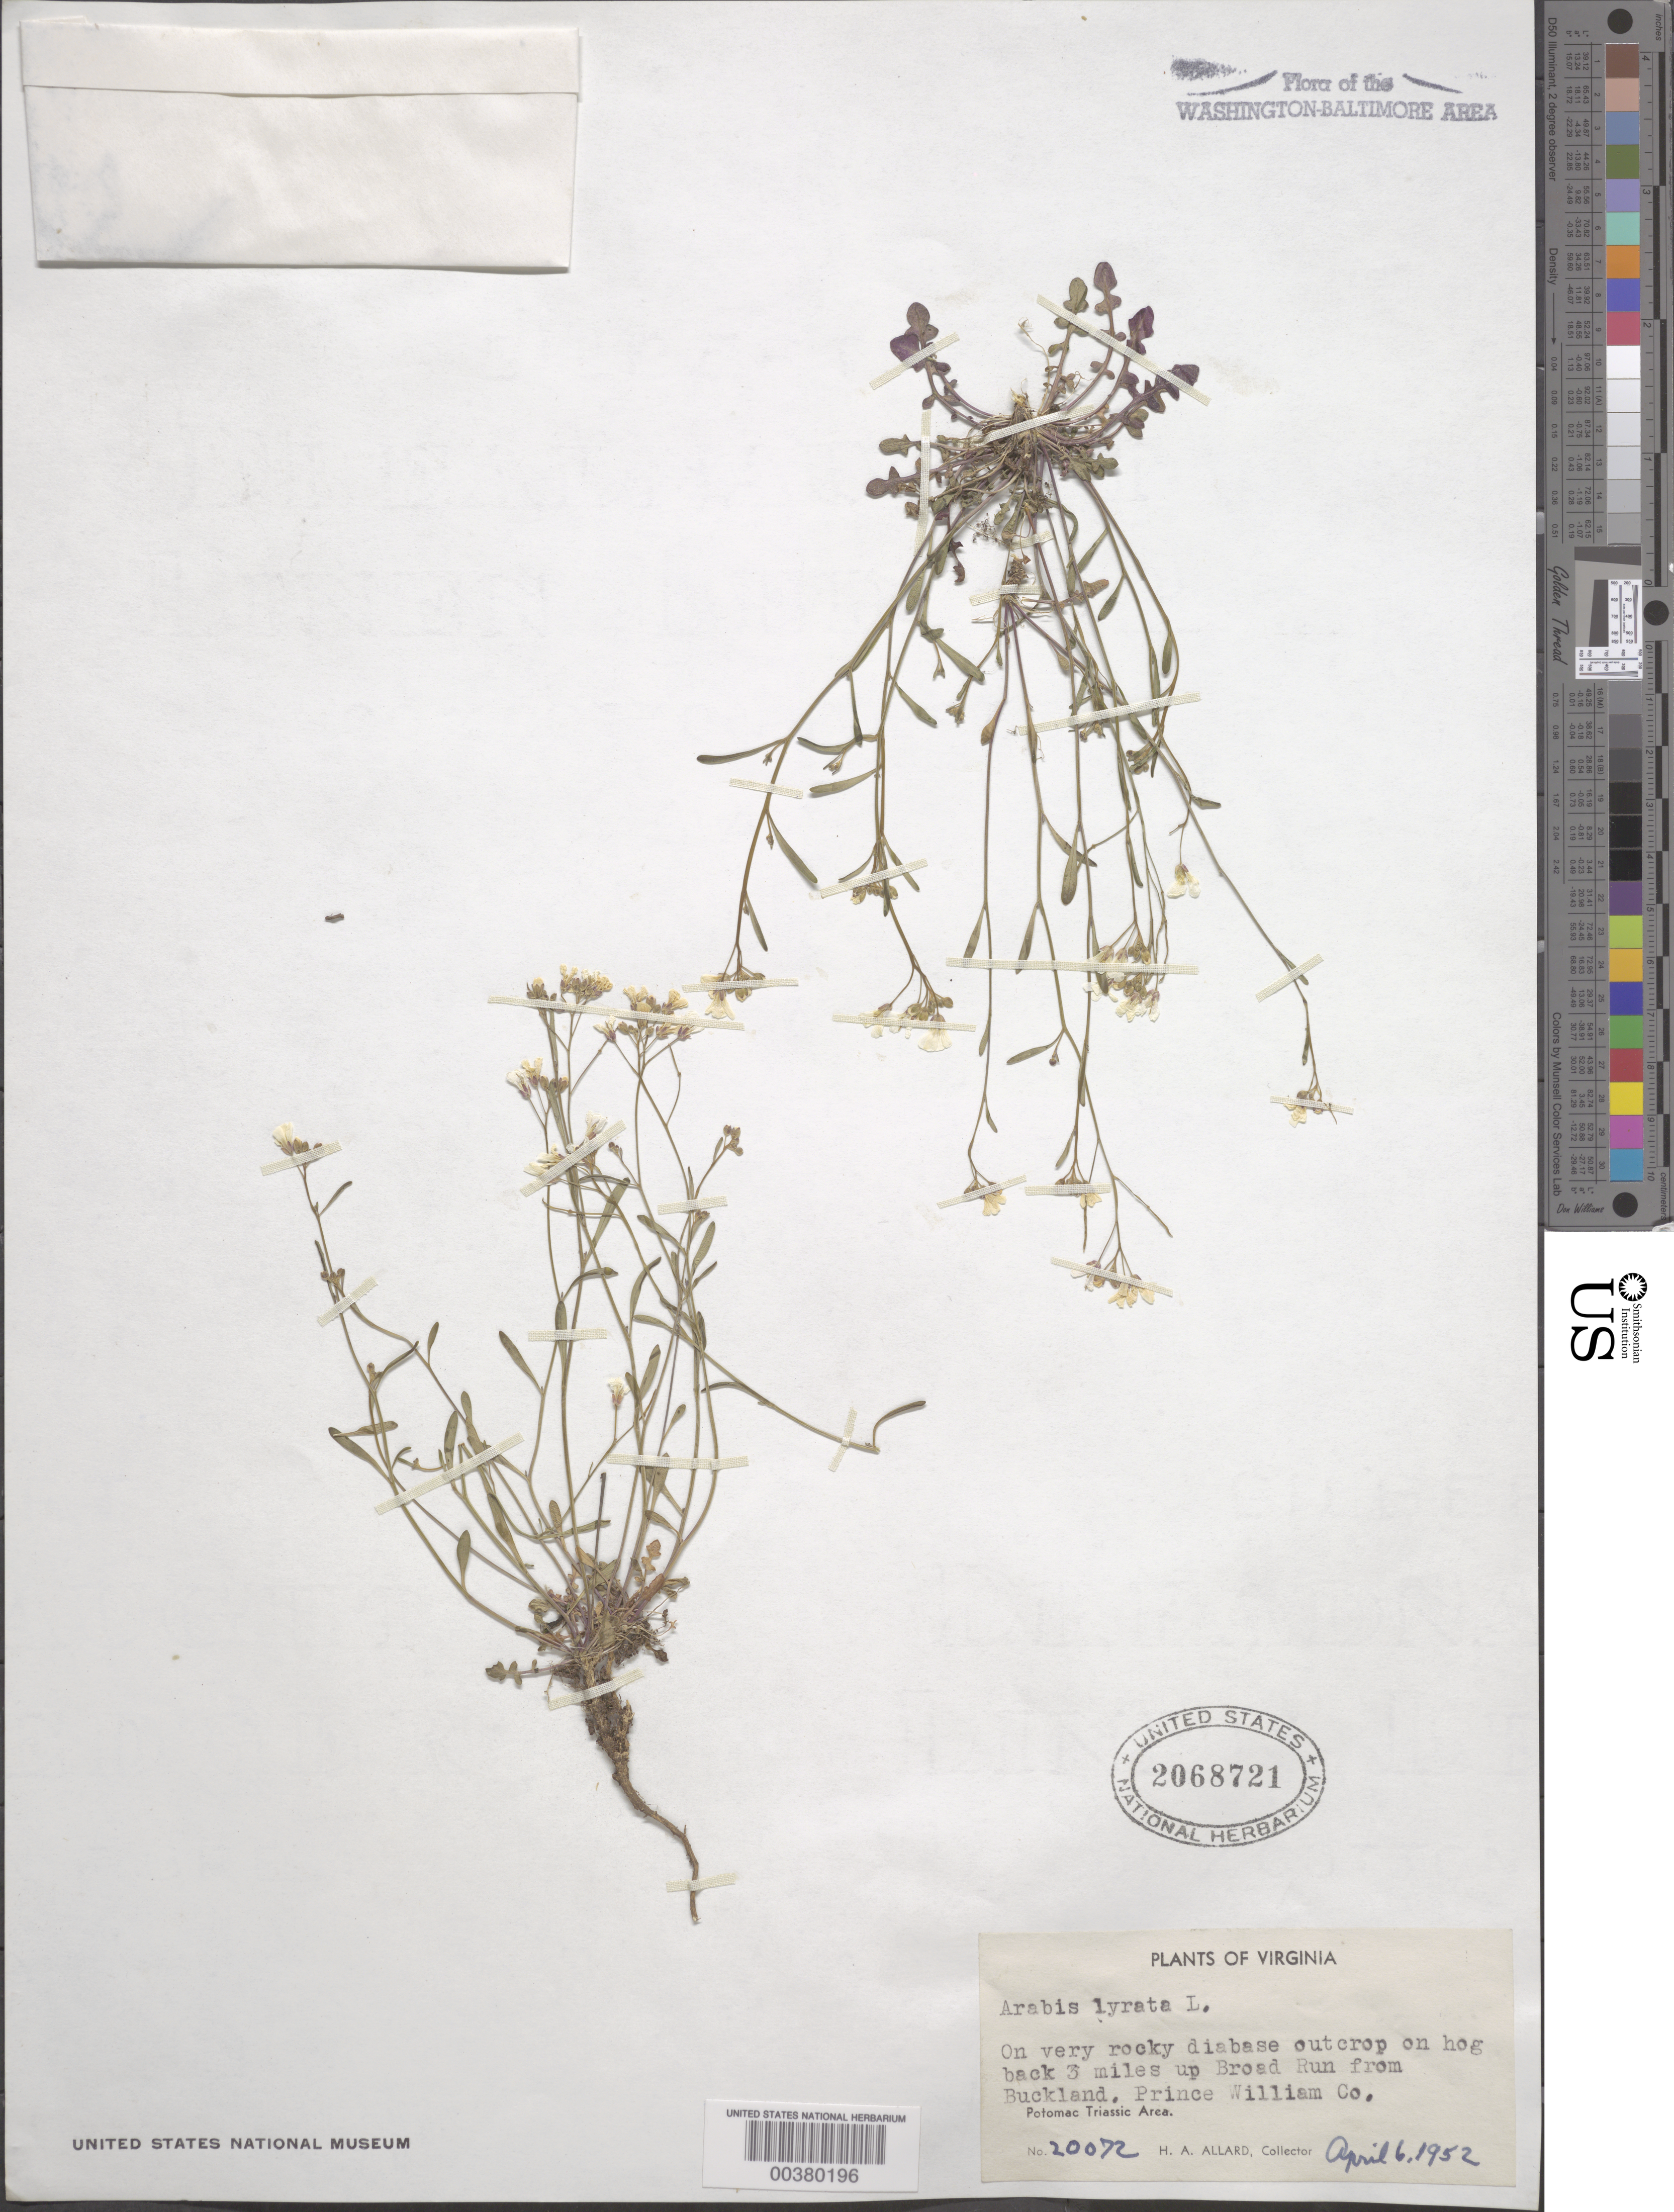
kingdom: Plantae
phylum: Tracheophyta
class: Magnoliopsida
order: Brassicales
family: Brassicaceae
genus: Arabidopsis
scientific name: Arabidopsis lyrata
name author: (L.) O'Kane & Al-Shehbaz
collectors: H. A. Allard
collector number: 20072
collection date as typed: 06 Apr 1952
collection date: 1952-04-06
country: United States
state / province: Virginia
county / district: Prince William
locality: Upstream from Buckland on Broad Run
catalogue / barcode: US 2068721